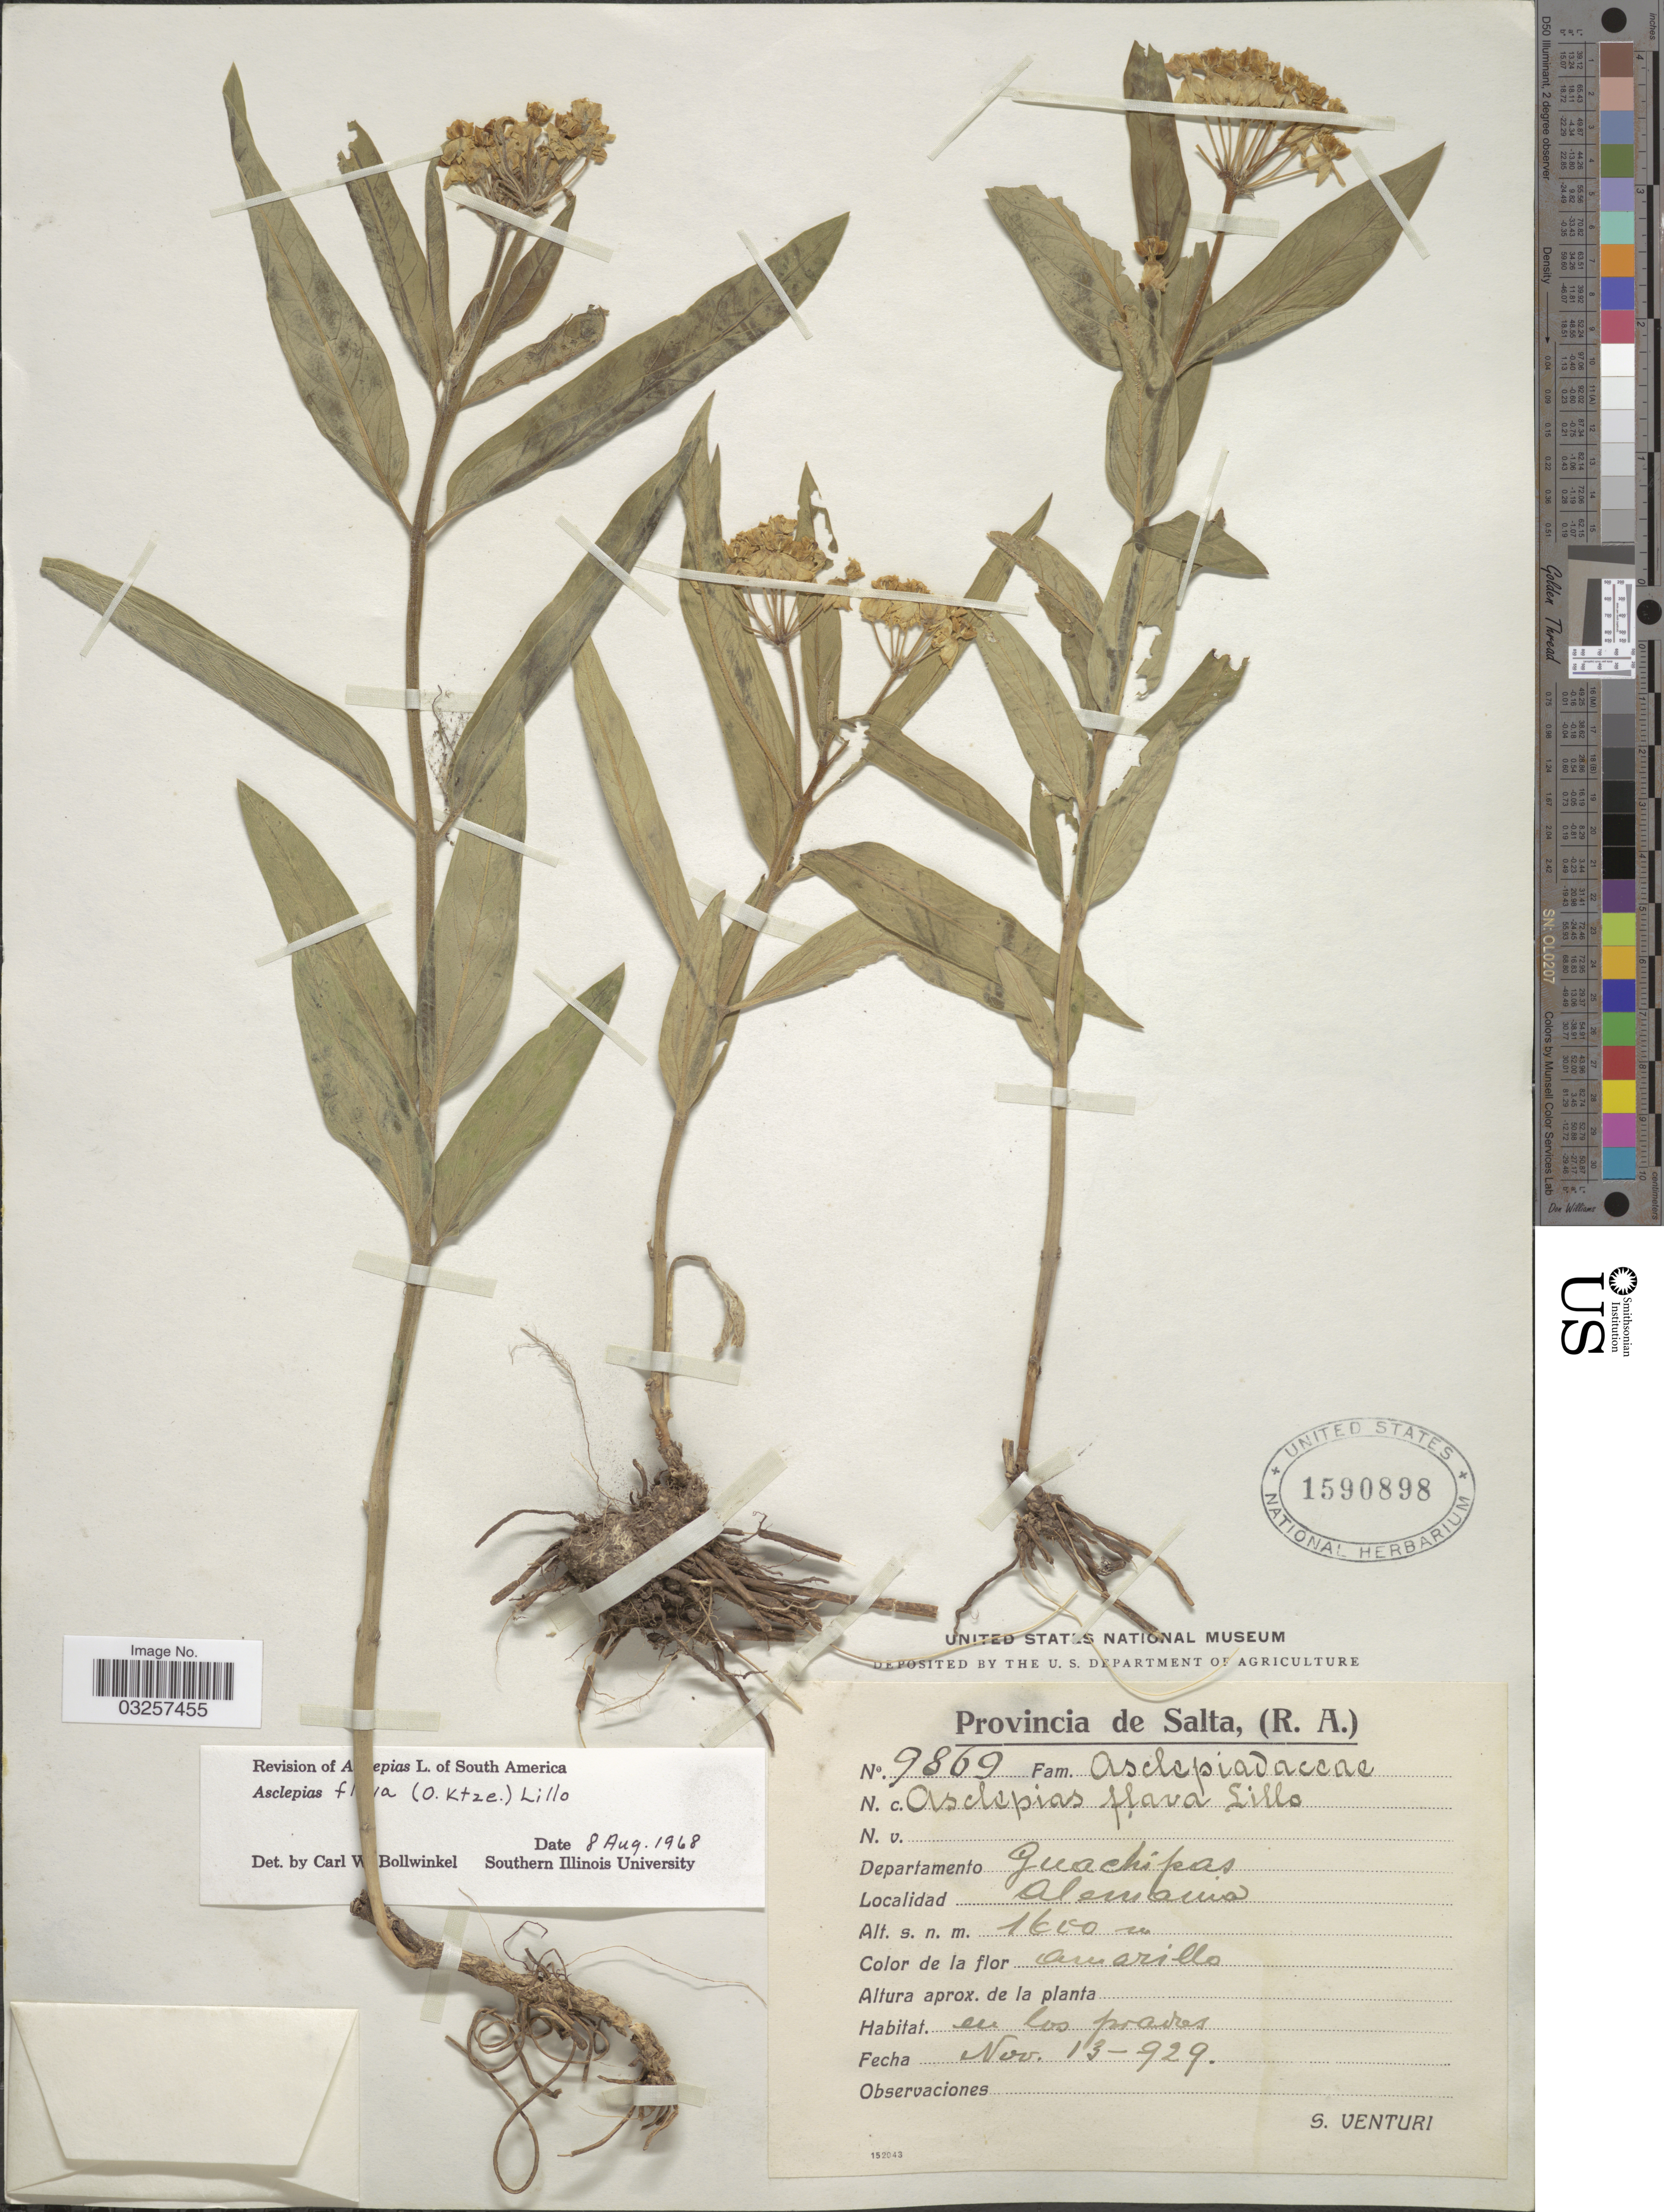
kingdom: Plantae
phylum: Tracheophyta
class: Magnoliopsida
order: Gentianales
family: Apocynaceae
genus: Asclepias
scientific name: Asclepias flava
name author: N.E. Br.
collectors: S. Venturi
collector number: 9869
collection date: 1929-11-13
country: Argentina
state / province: Salta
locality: Provincia de Salta. Departamento Guachipas. Alemania.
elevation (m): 1600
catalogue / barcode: US 1590898